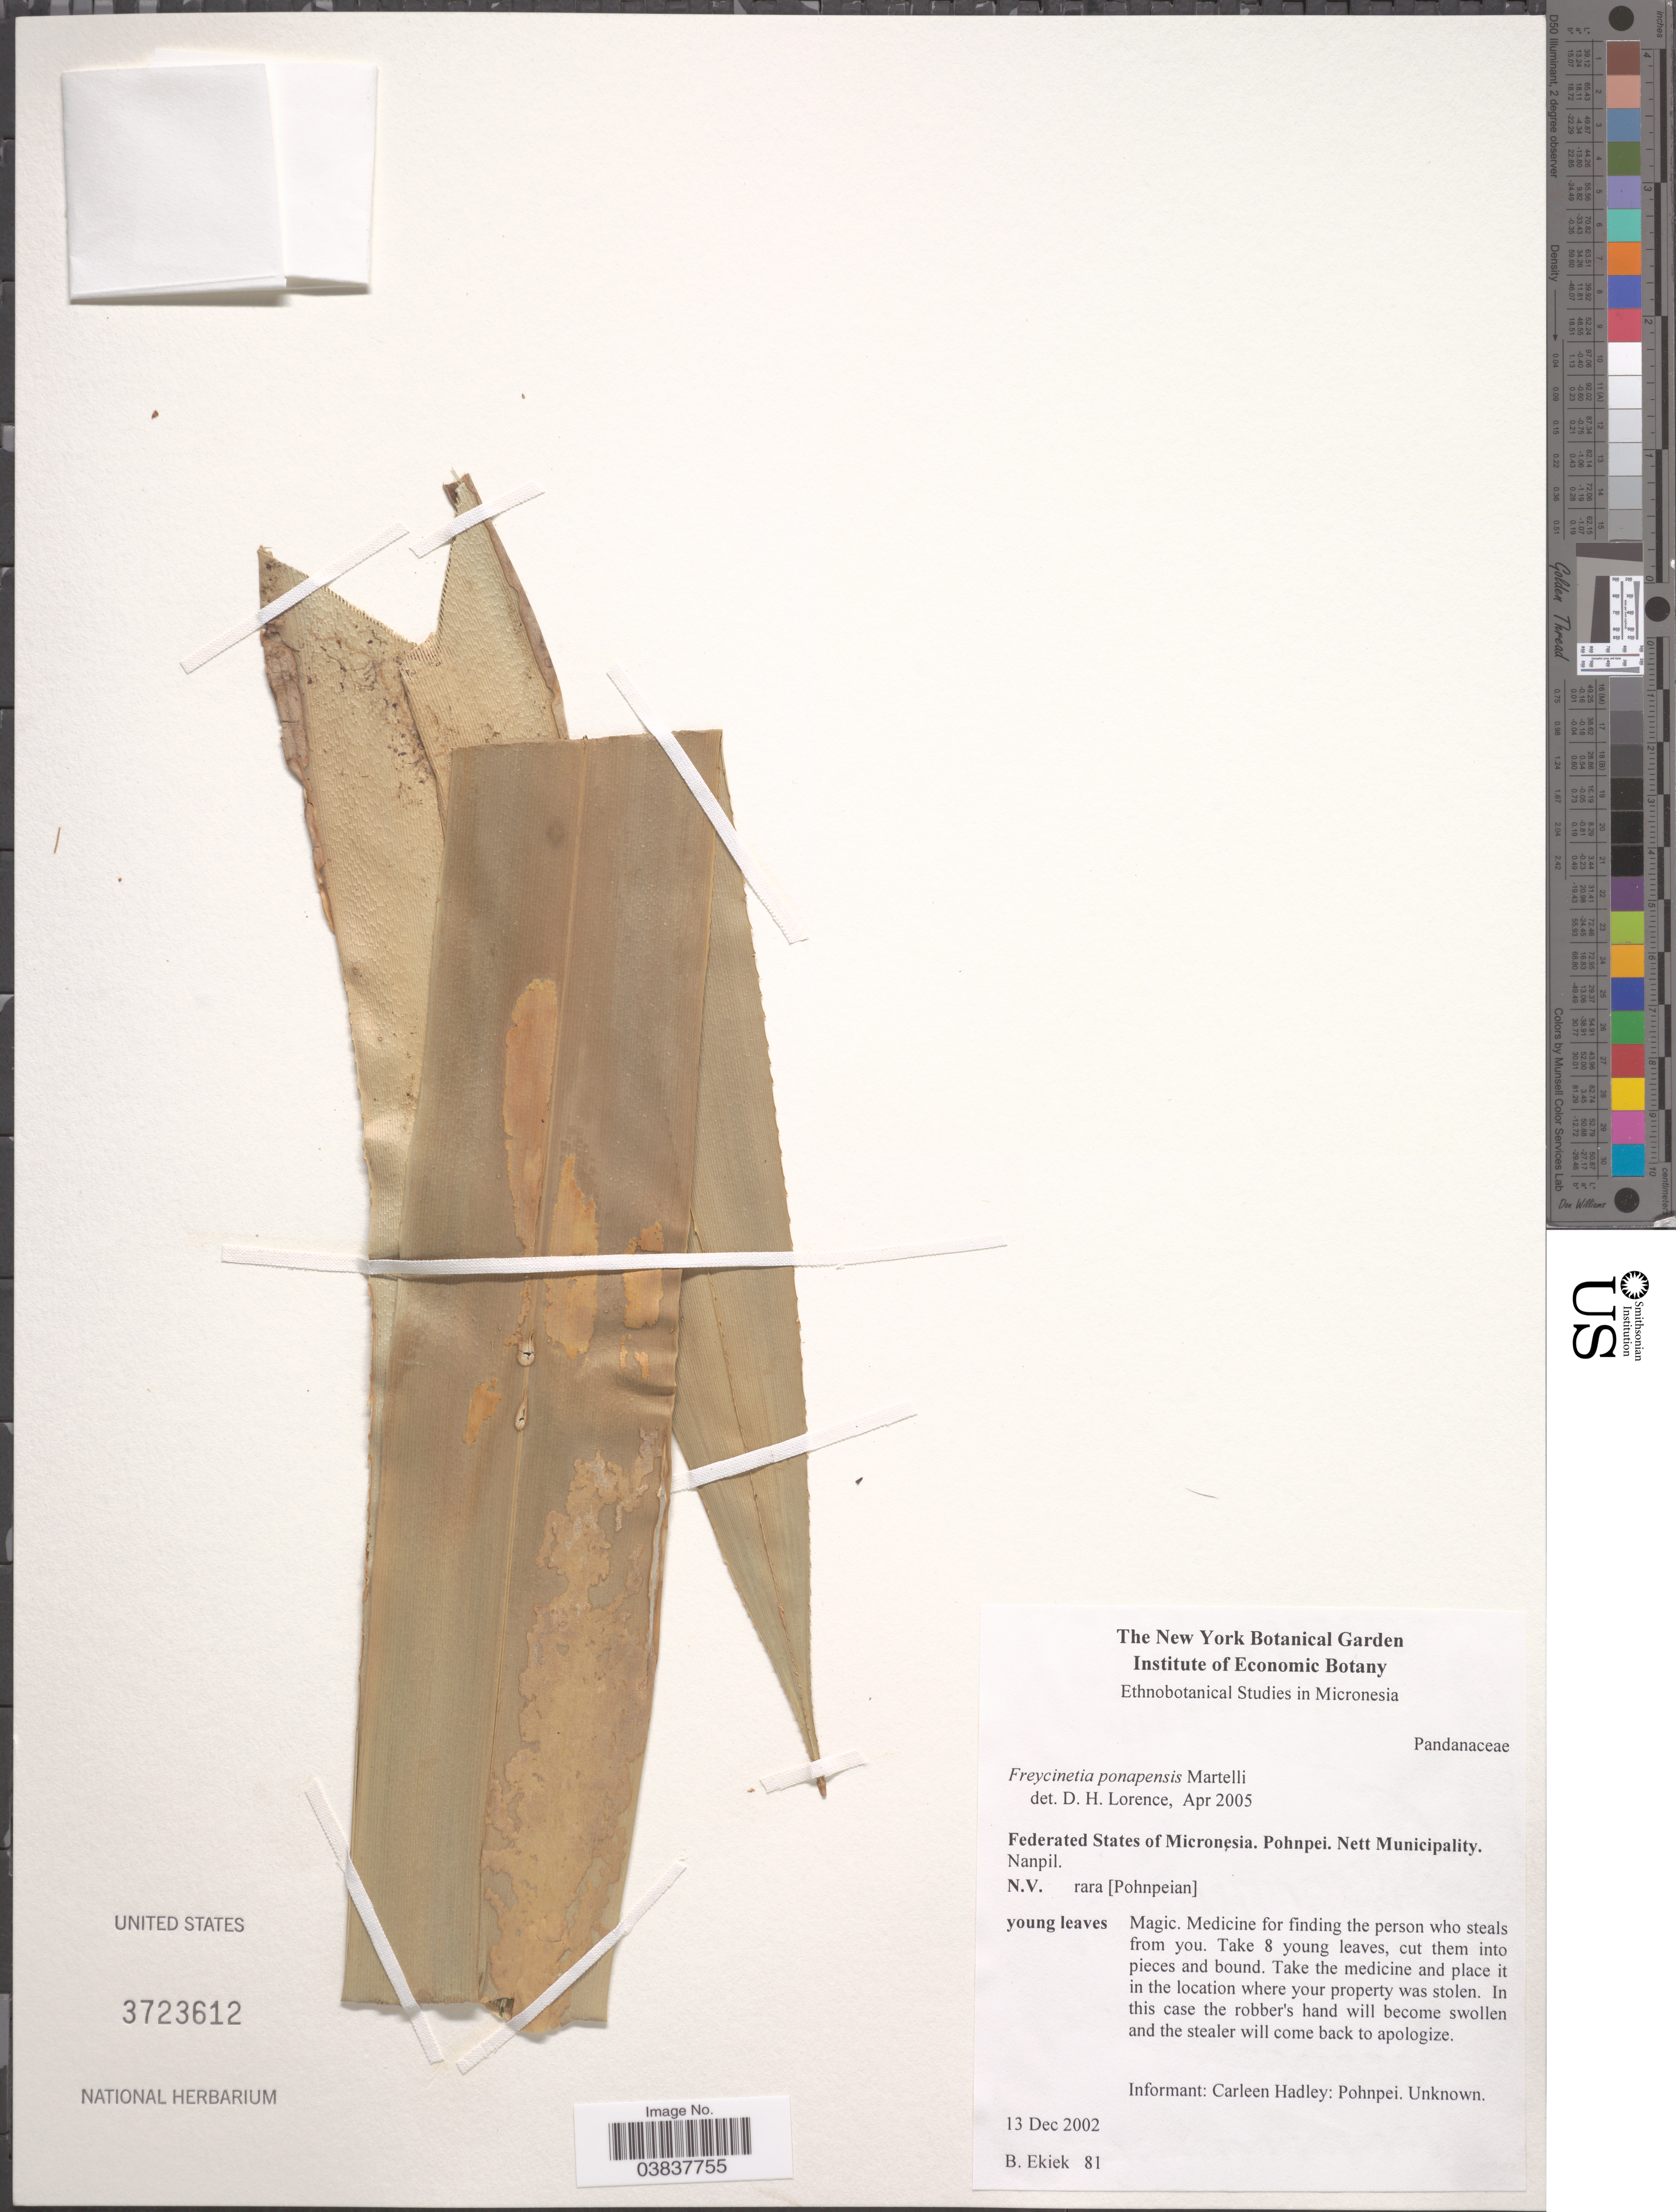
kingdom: Plantae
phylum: Tracheophyta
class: Liliopsida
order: Pandanales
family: Pandanaceae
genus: Freycinetia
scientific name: Freycinetia ponapensis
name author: Martelli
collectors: B. Ekiek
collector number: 81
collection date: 2002-12-13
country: Micronesia, Federated States of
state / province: Pohnpei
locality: Nett Municipality. Nanpil.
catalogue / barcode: US 3723612